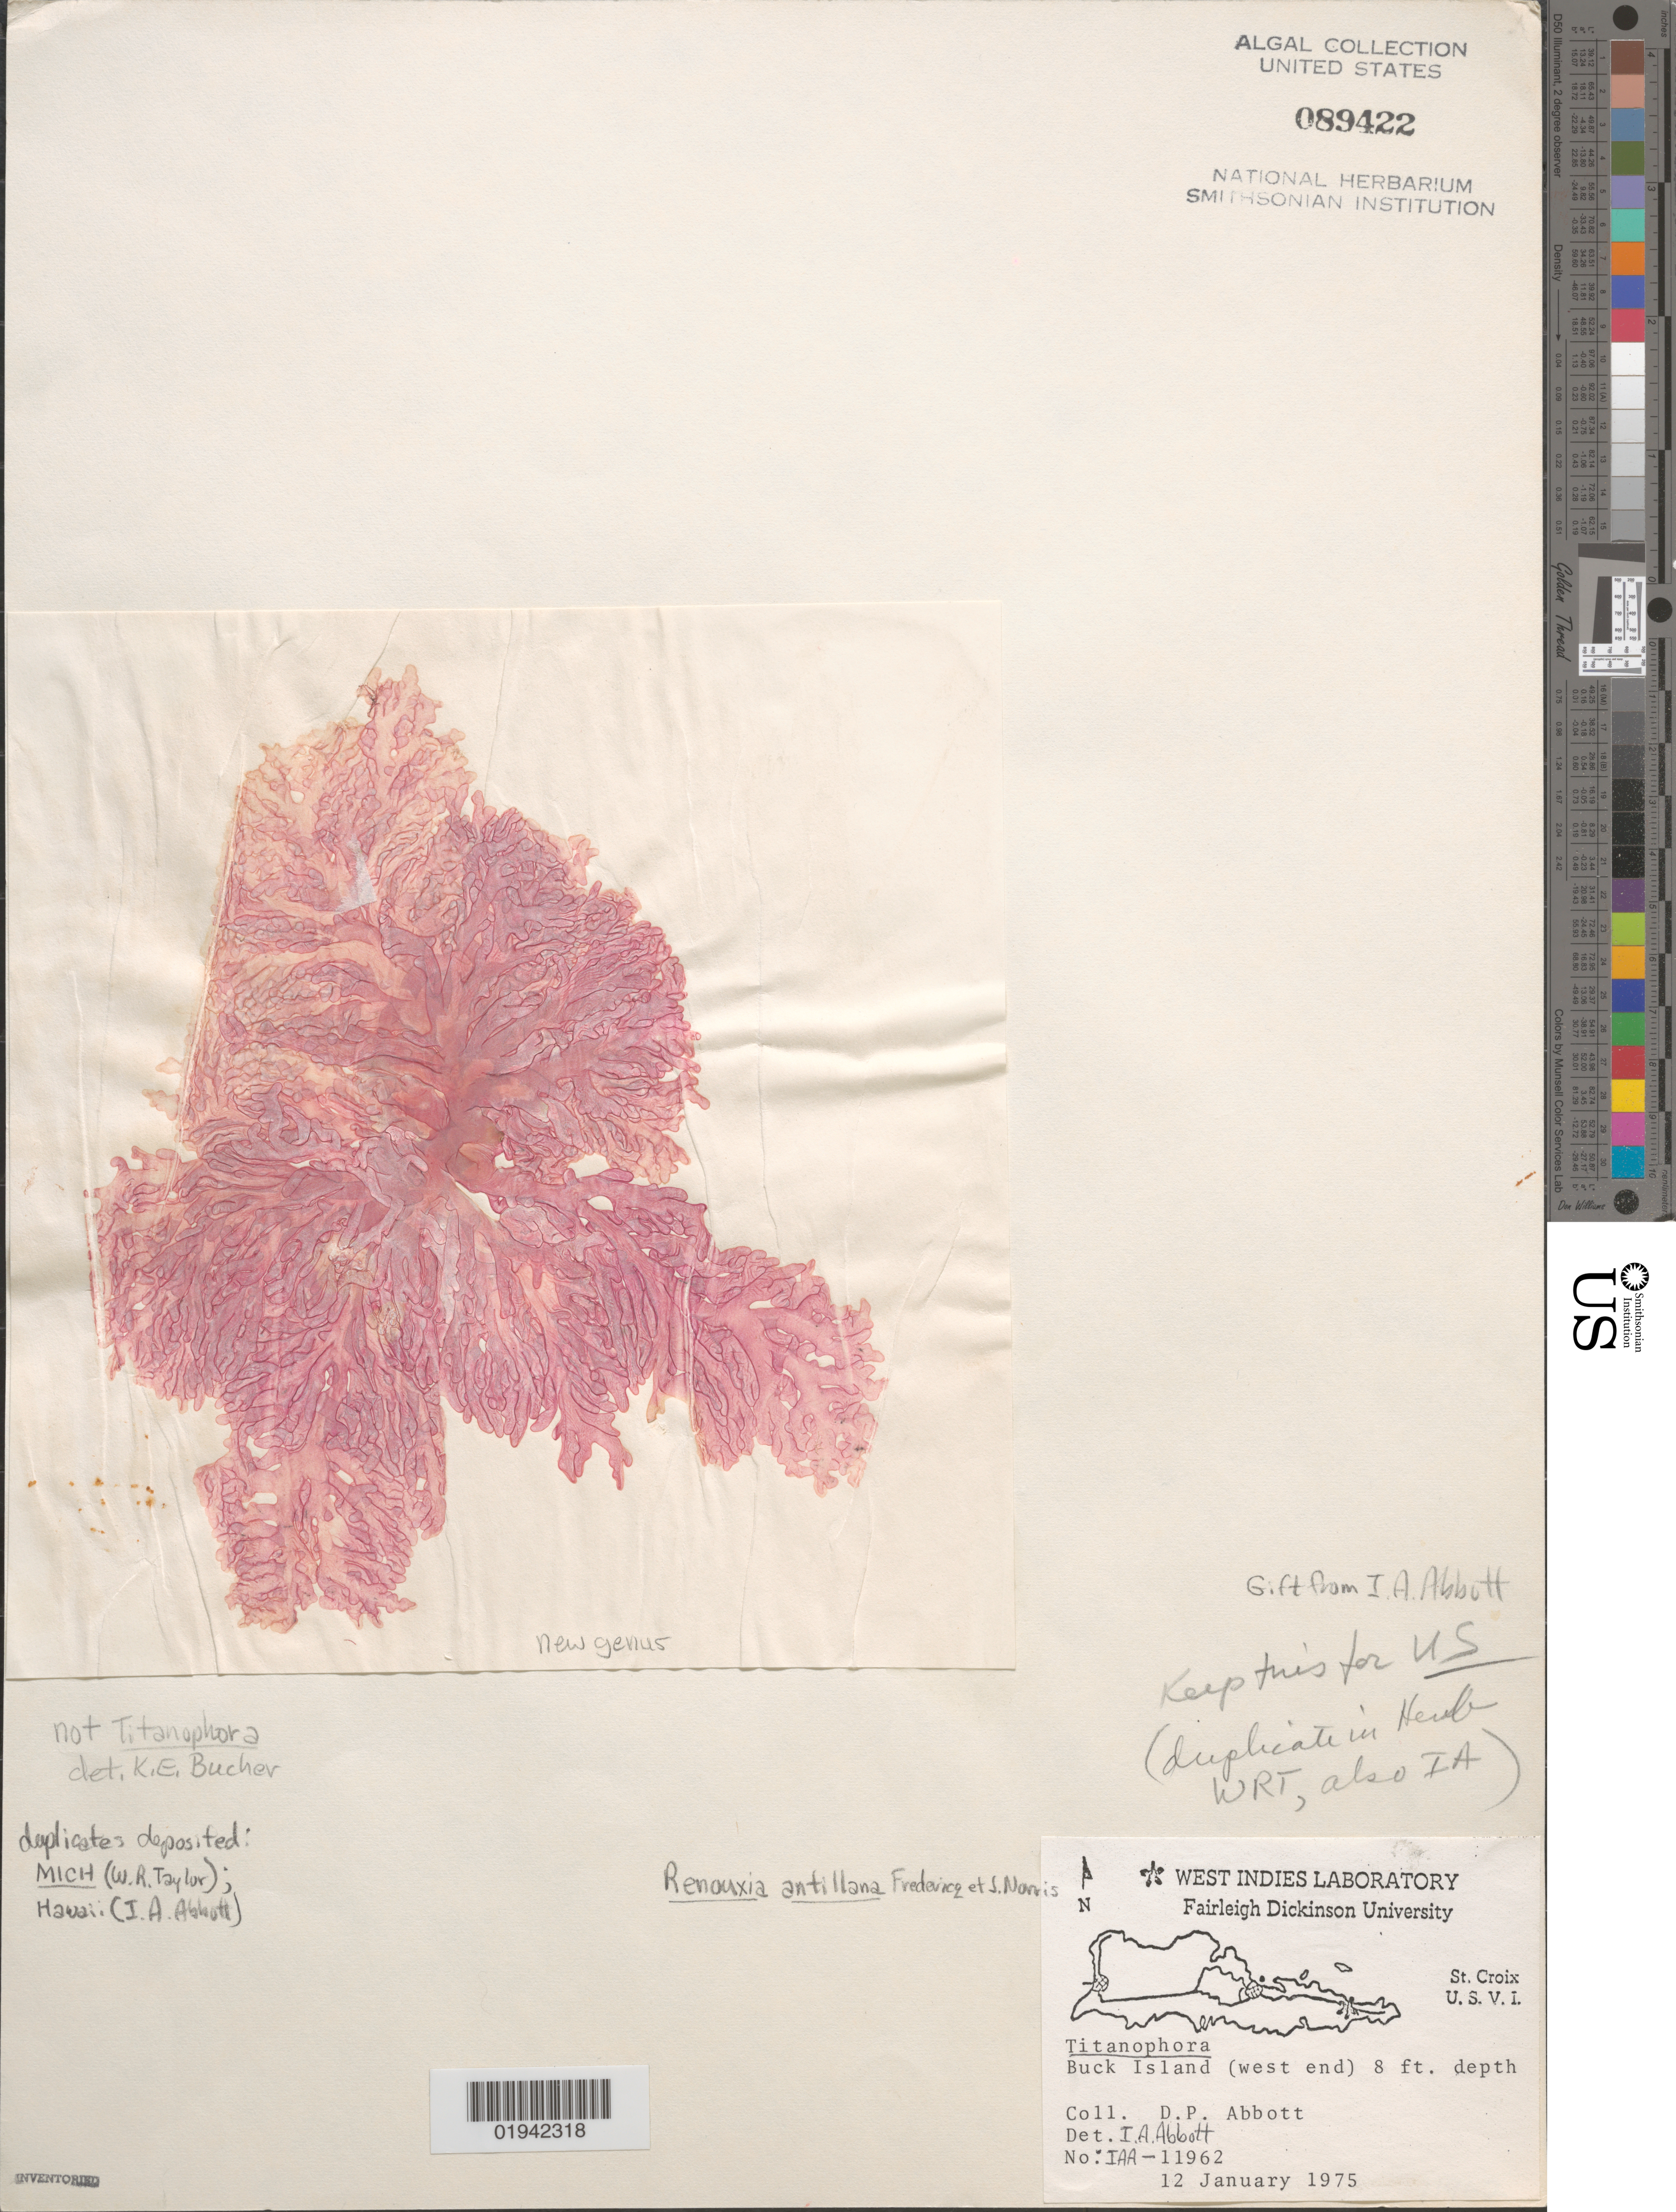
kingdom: Plantae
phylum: Rhodophyta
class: Florideophyceae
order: Nemastomatales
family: Schizymeniaceae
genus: Titanophora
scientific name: Titanophora sp.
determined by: Abbott, Isabella A.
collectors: D. P. Abbott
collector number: IAA 11962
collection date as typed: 12 Jan 1975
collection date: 1975-01-12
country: U.S. Virgin Islands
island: St. Croix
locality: Buck Island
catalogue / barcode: US 89422